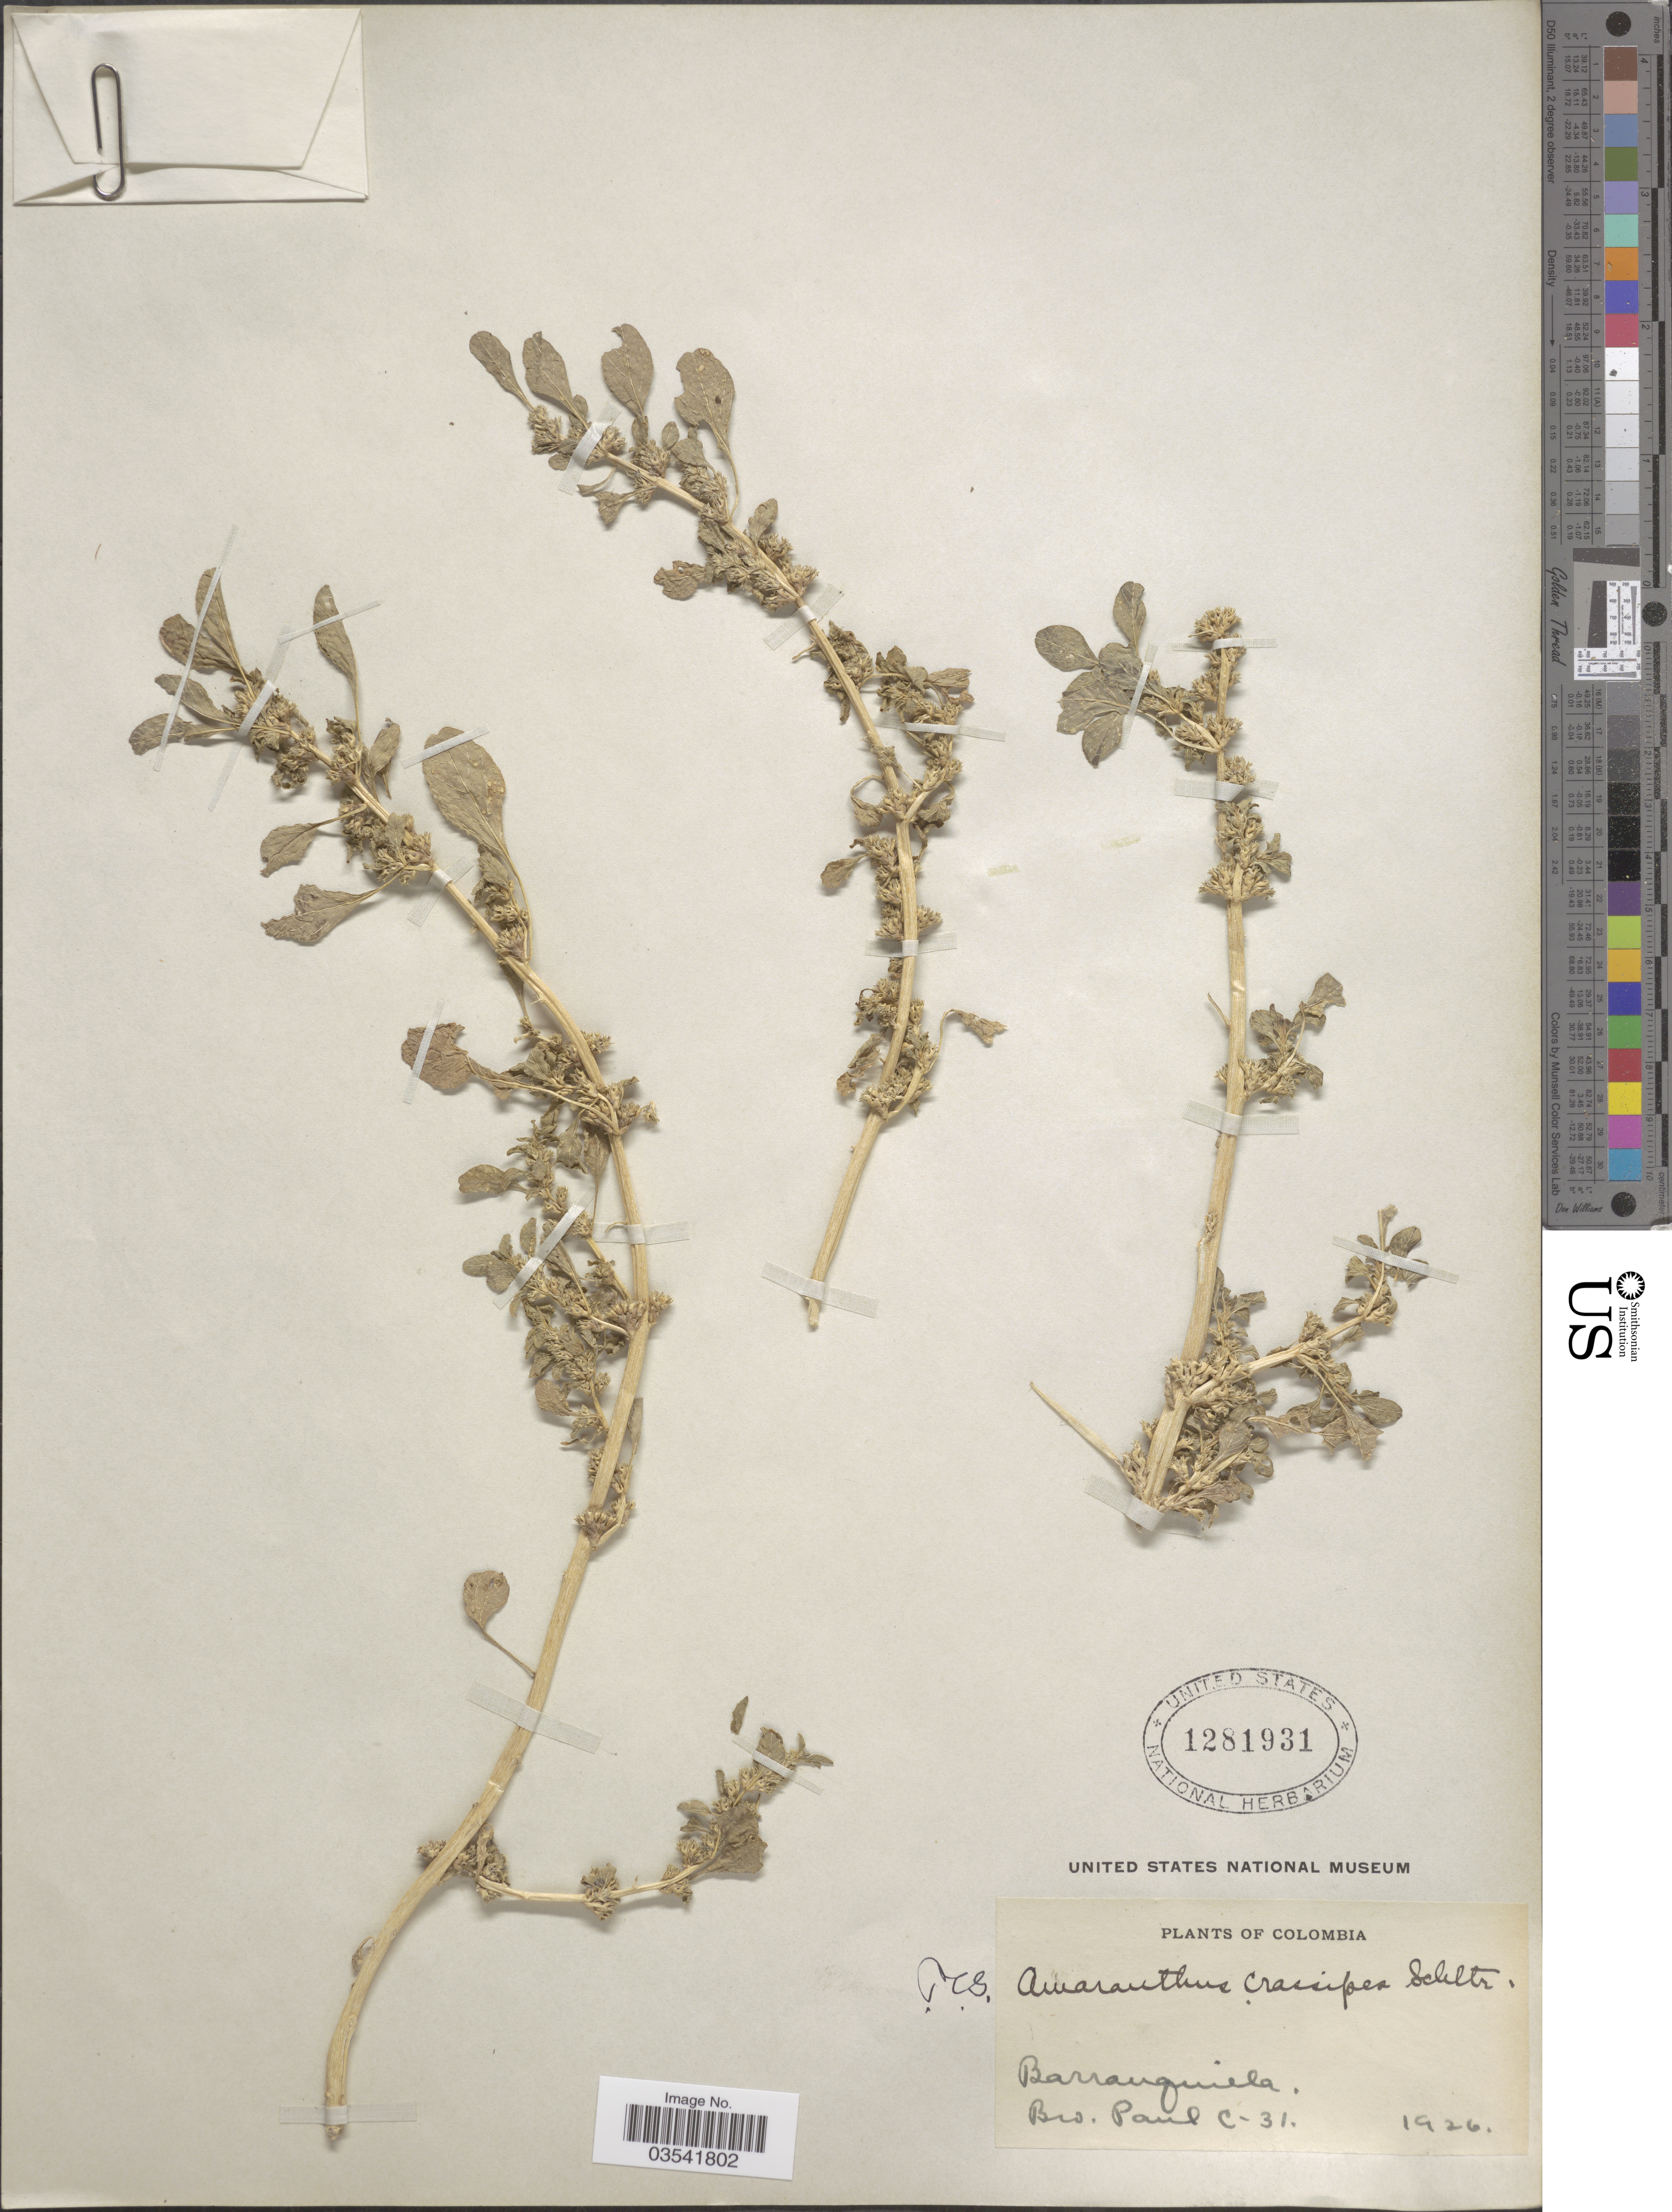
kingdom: Plantae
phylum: Tracheophyta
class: Magnoliopsida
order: Caryophyllales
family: Amaranthaceae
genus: Amaranthus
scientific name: Amaranthus crassipes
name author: Schltdl.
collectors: B. Paul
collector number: C-31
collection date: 1926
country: Colombia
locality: Barranquilla.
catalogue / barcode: US 1281931